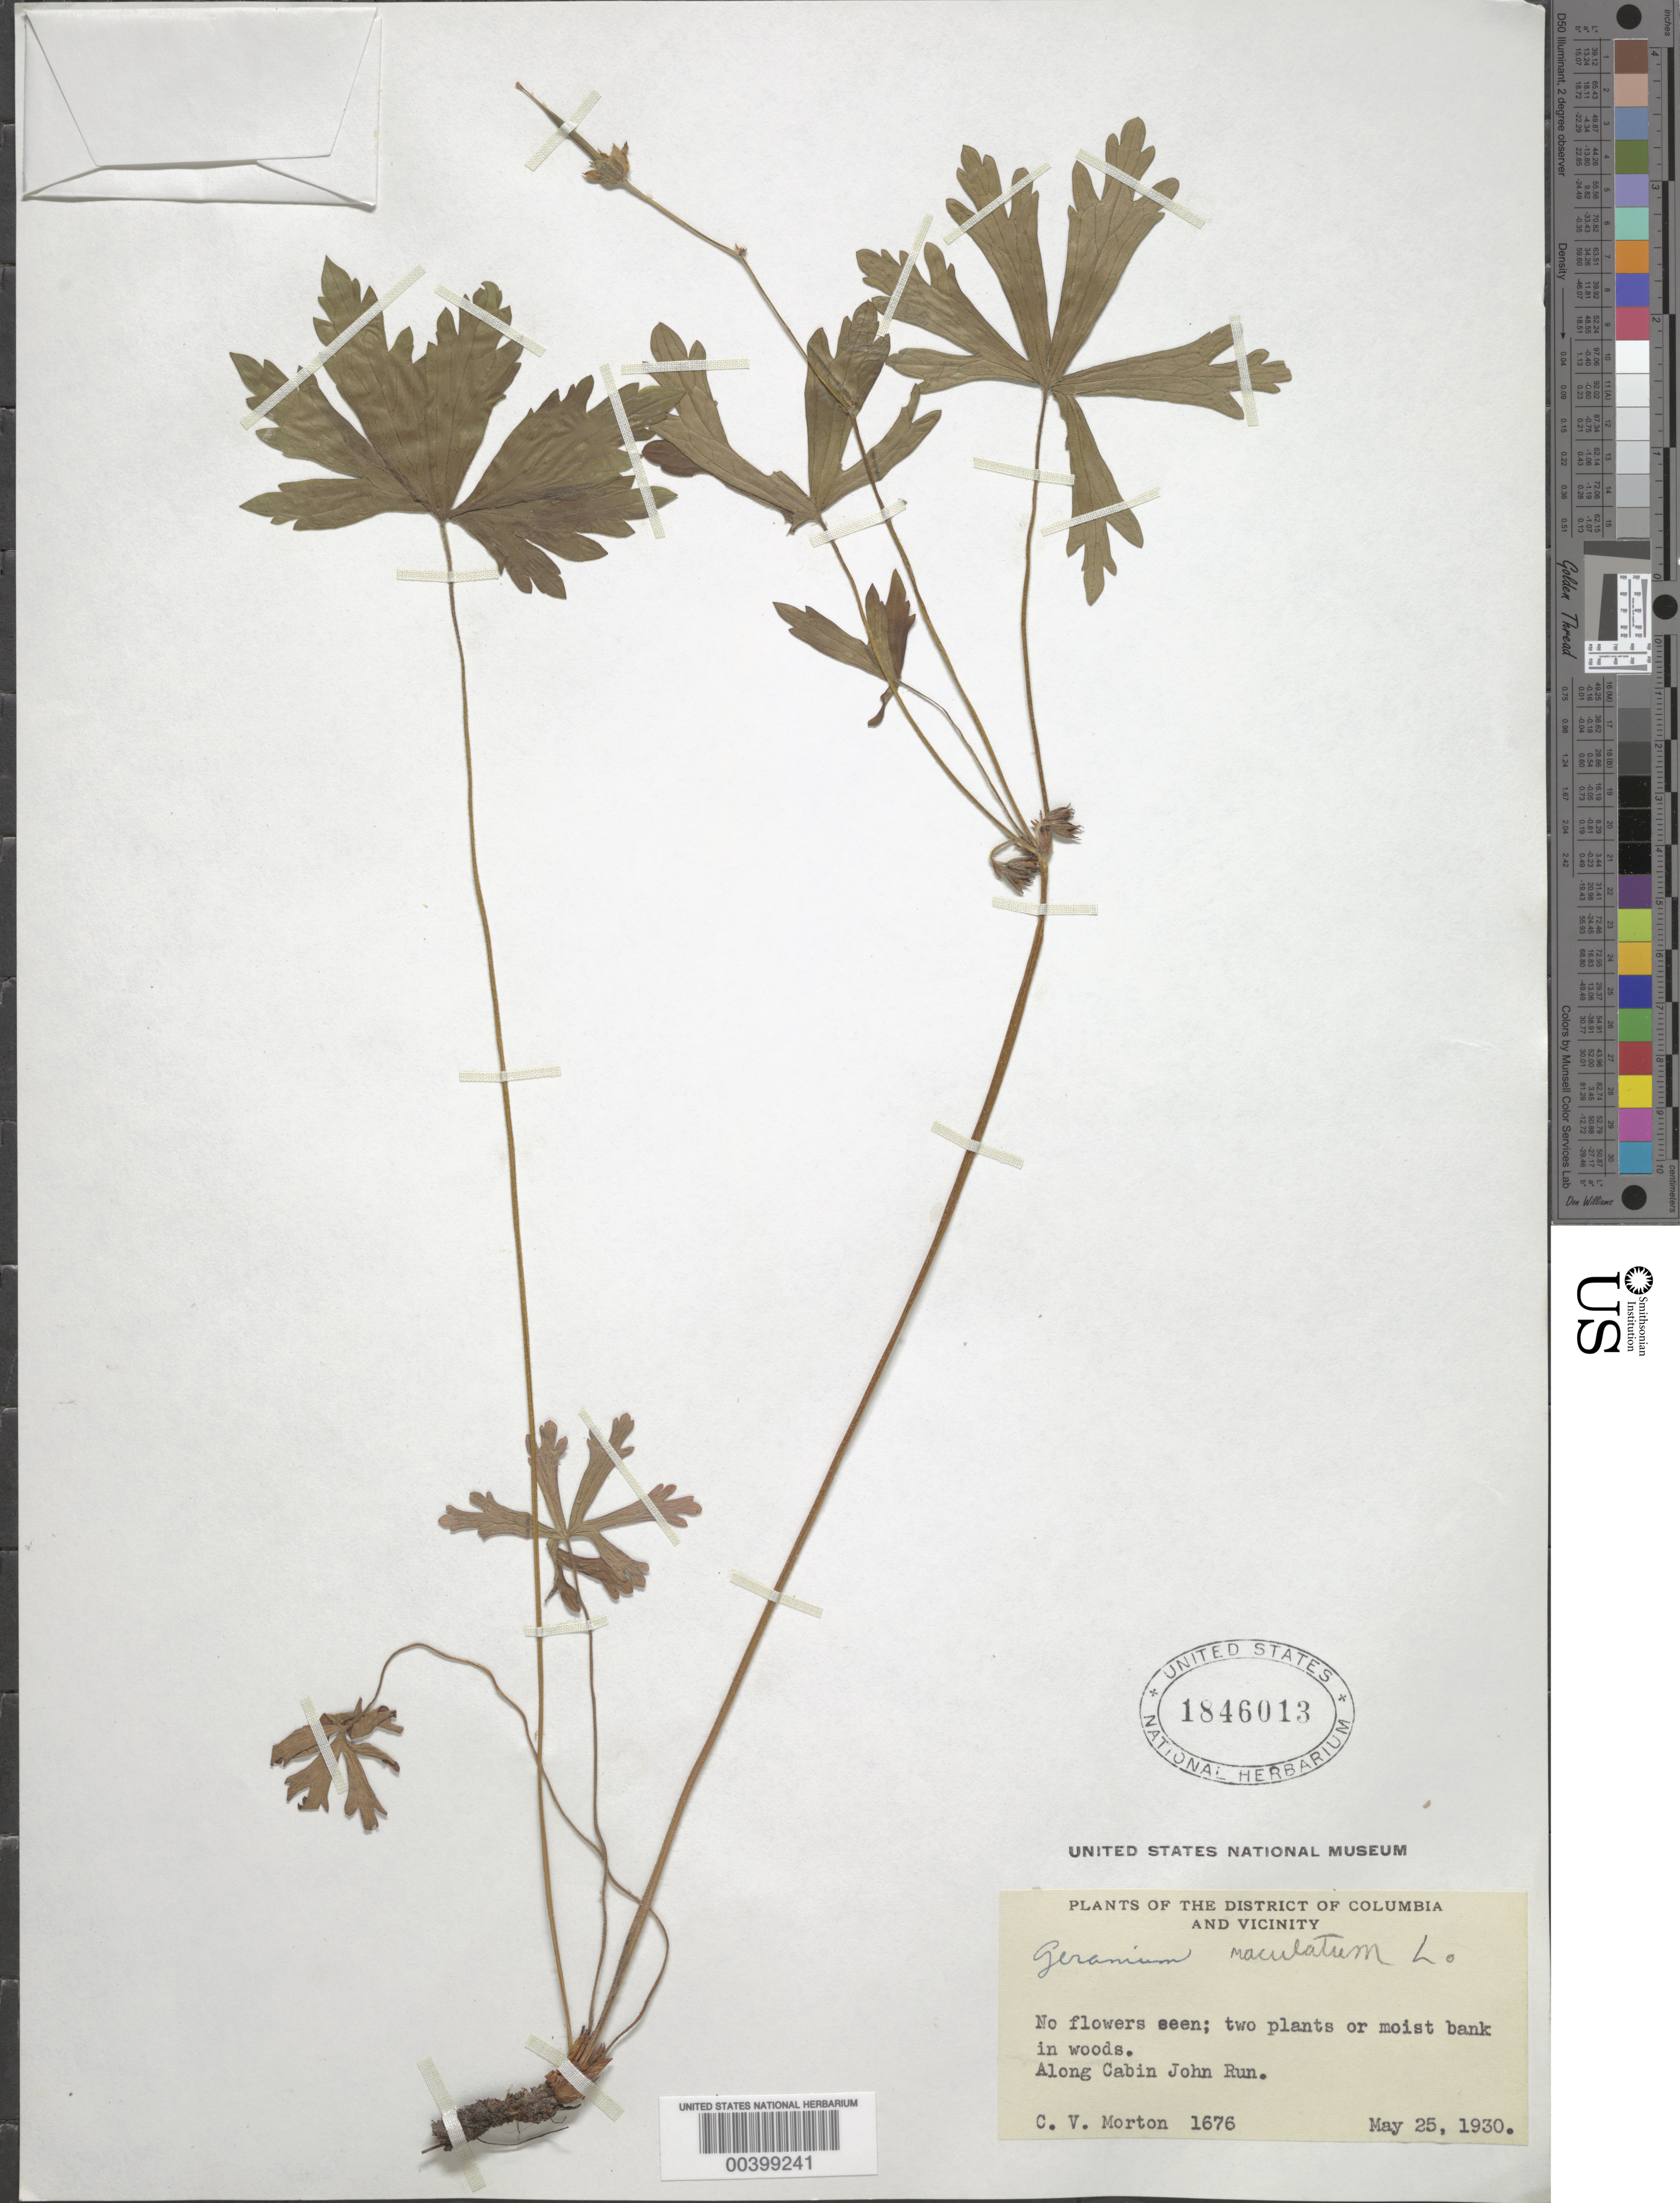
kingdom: Plantae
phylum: Tracheophyta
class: Magnoliopsida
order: Geraniales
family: Geraniaceae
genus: Geranium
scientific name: Geranium maculatum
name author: L.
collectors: C. V. Morton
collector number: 1676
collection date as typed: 25 May 1930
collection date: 1930-05-25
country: United States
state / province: Maryland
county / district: Montgomery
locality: Cabin John Run C. & O. Canal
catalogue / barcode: US 1846013